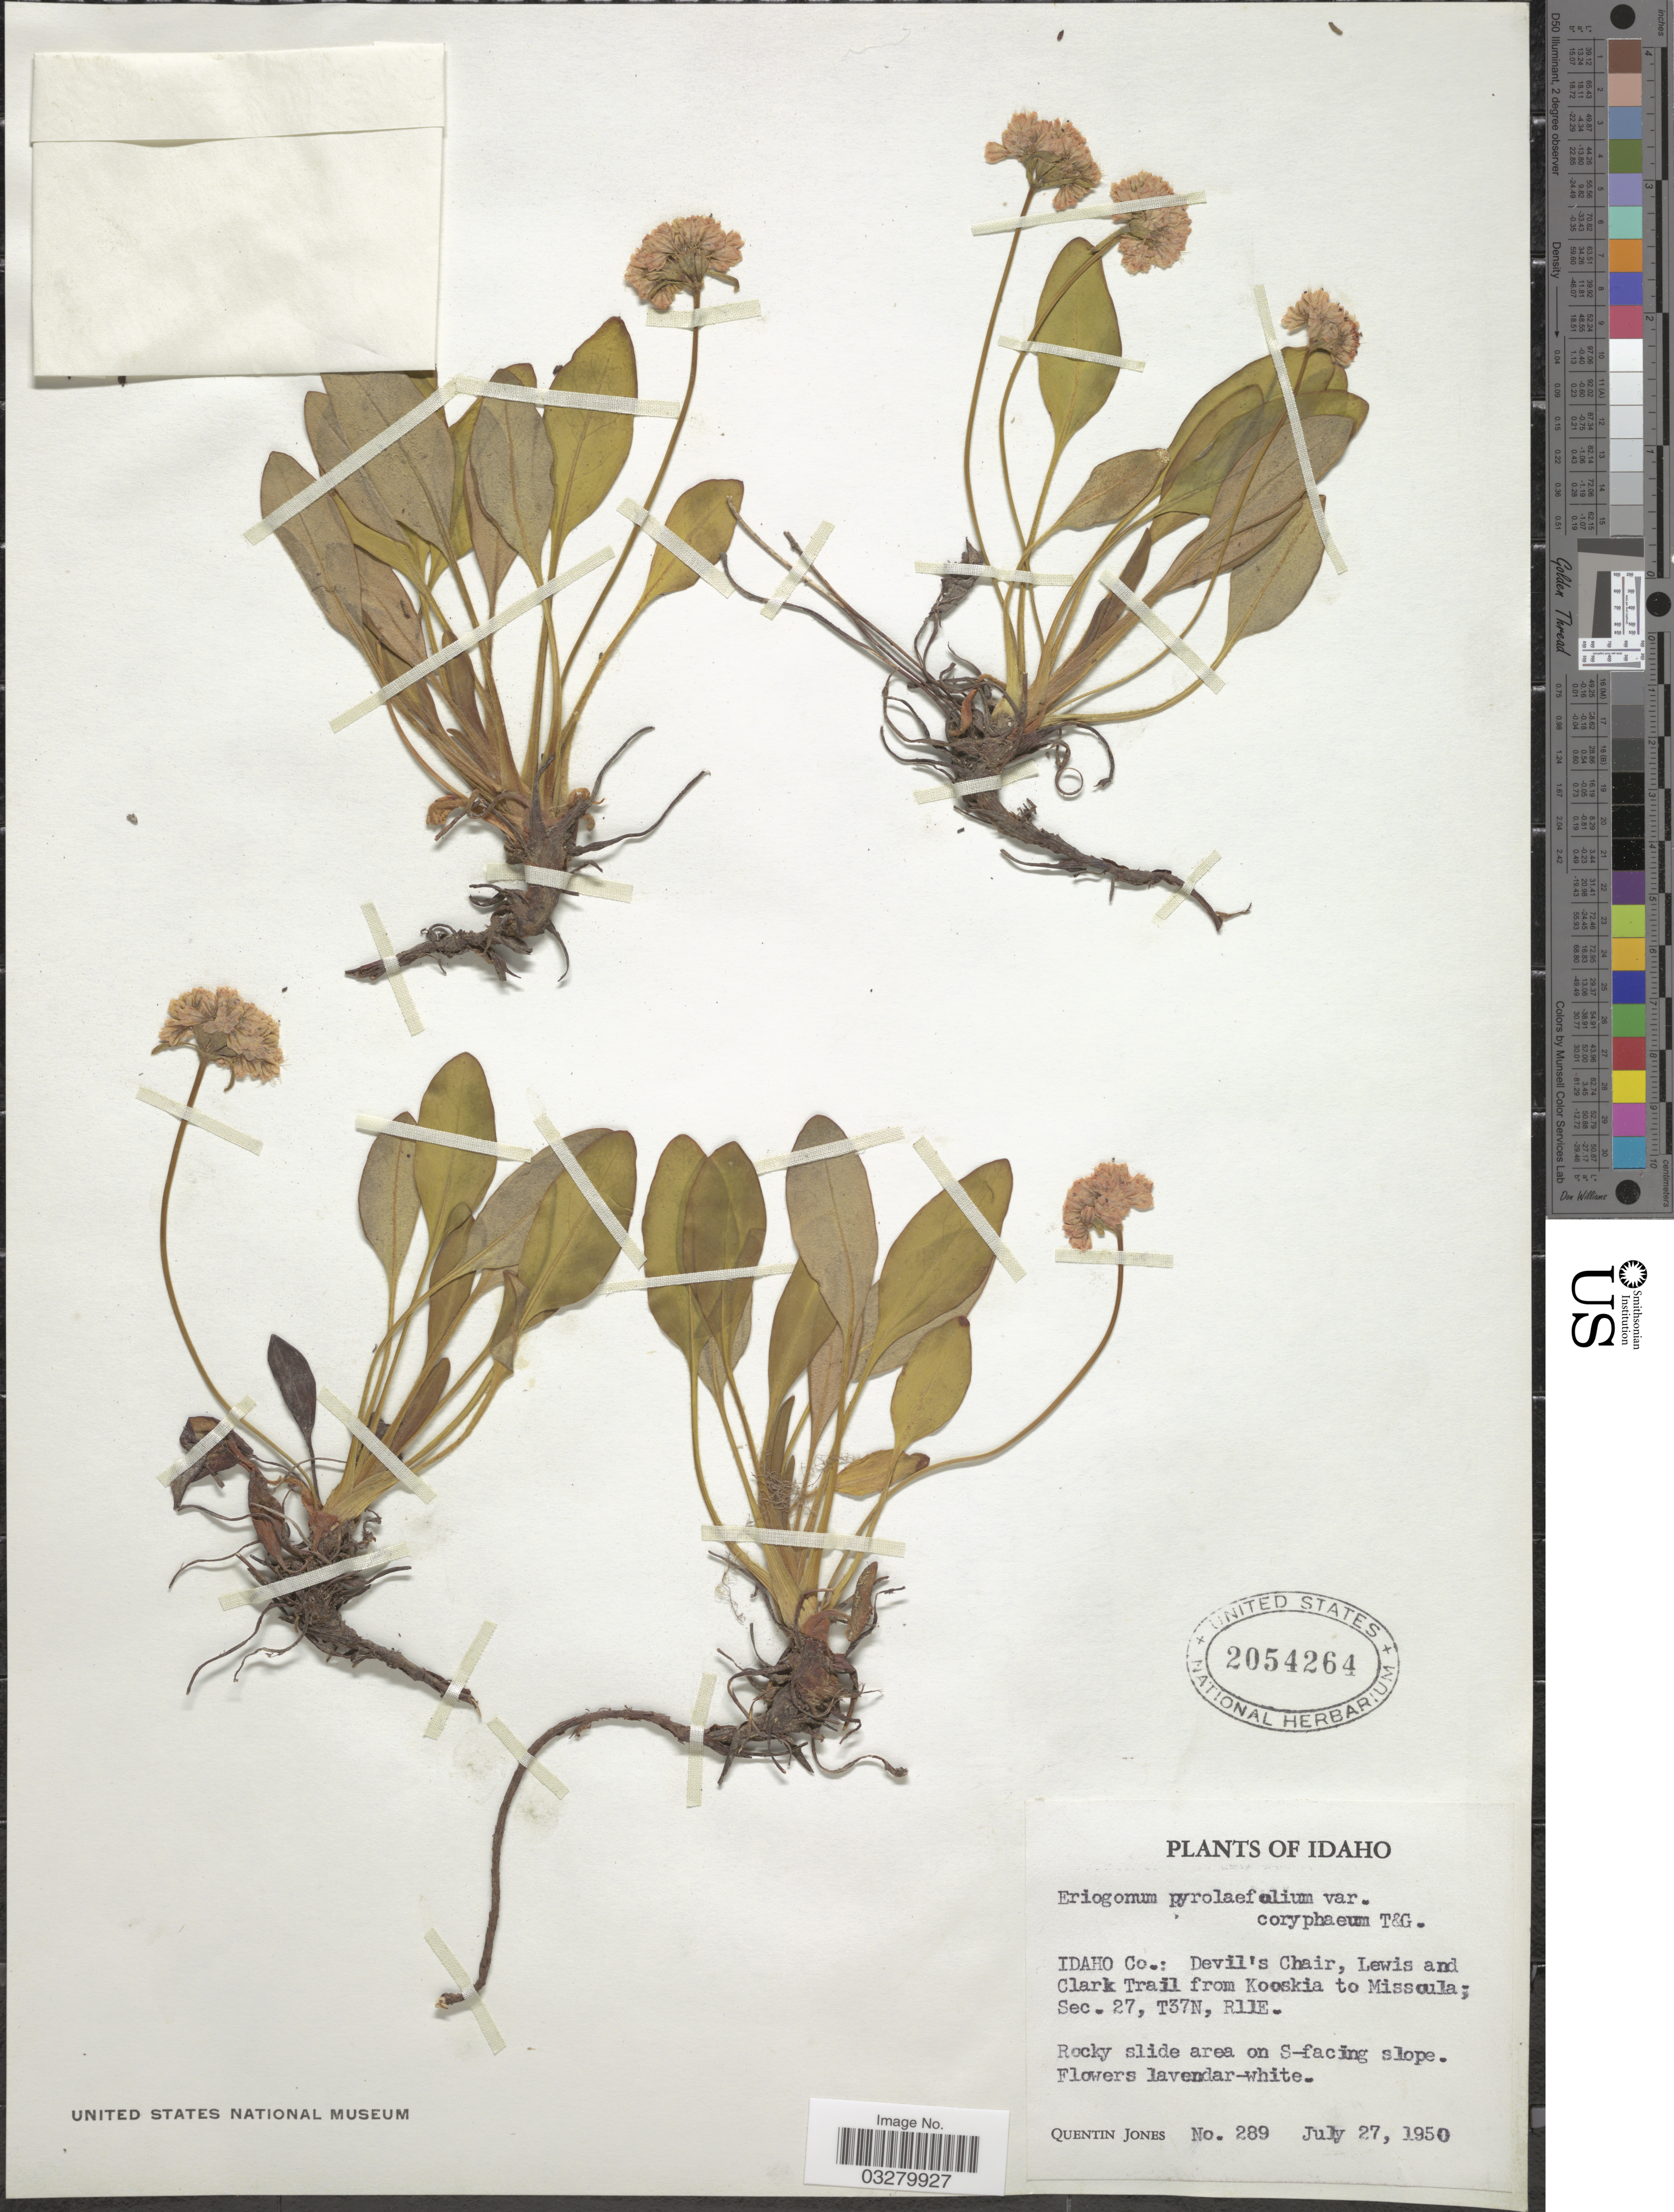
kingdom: Plantae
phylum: Tracheophyta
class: Magnoliopsida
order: Caryophyllales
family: Polygonaceae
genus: Eriogonum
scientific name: Eriogonum pyrolifolium var. coryphaeum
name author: Torr. & A. Gray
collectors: Q. Jones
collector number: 289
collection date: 1950-07-27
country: United States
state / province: Idaho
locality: Idaho Co.: Devil's Chair, Lewis and Clark Trail from Kooskia to Missoula; Sec. 27, T37N, R11E.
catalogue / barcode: US 2054264